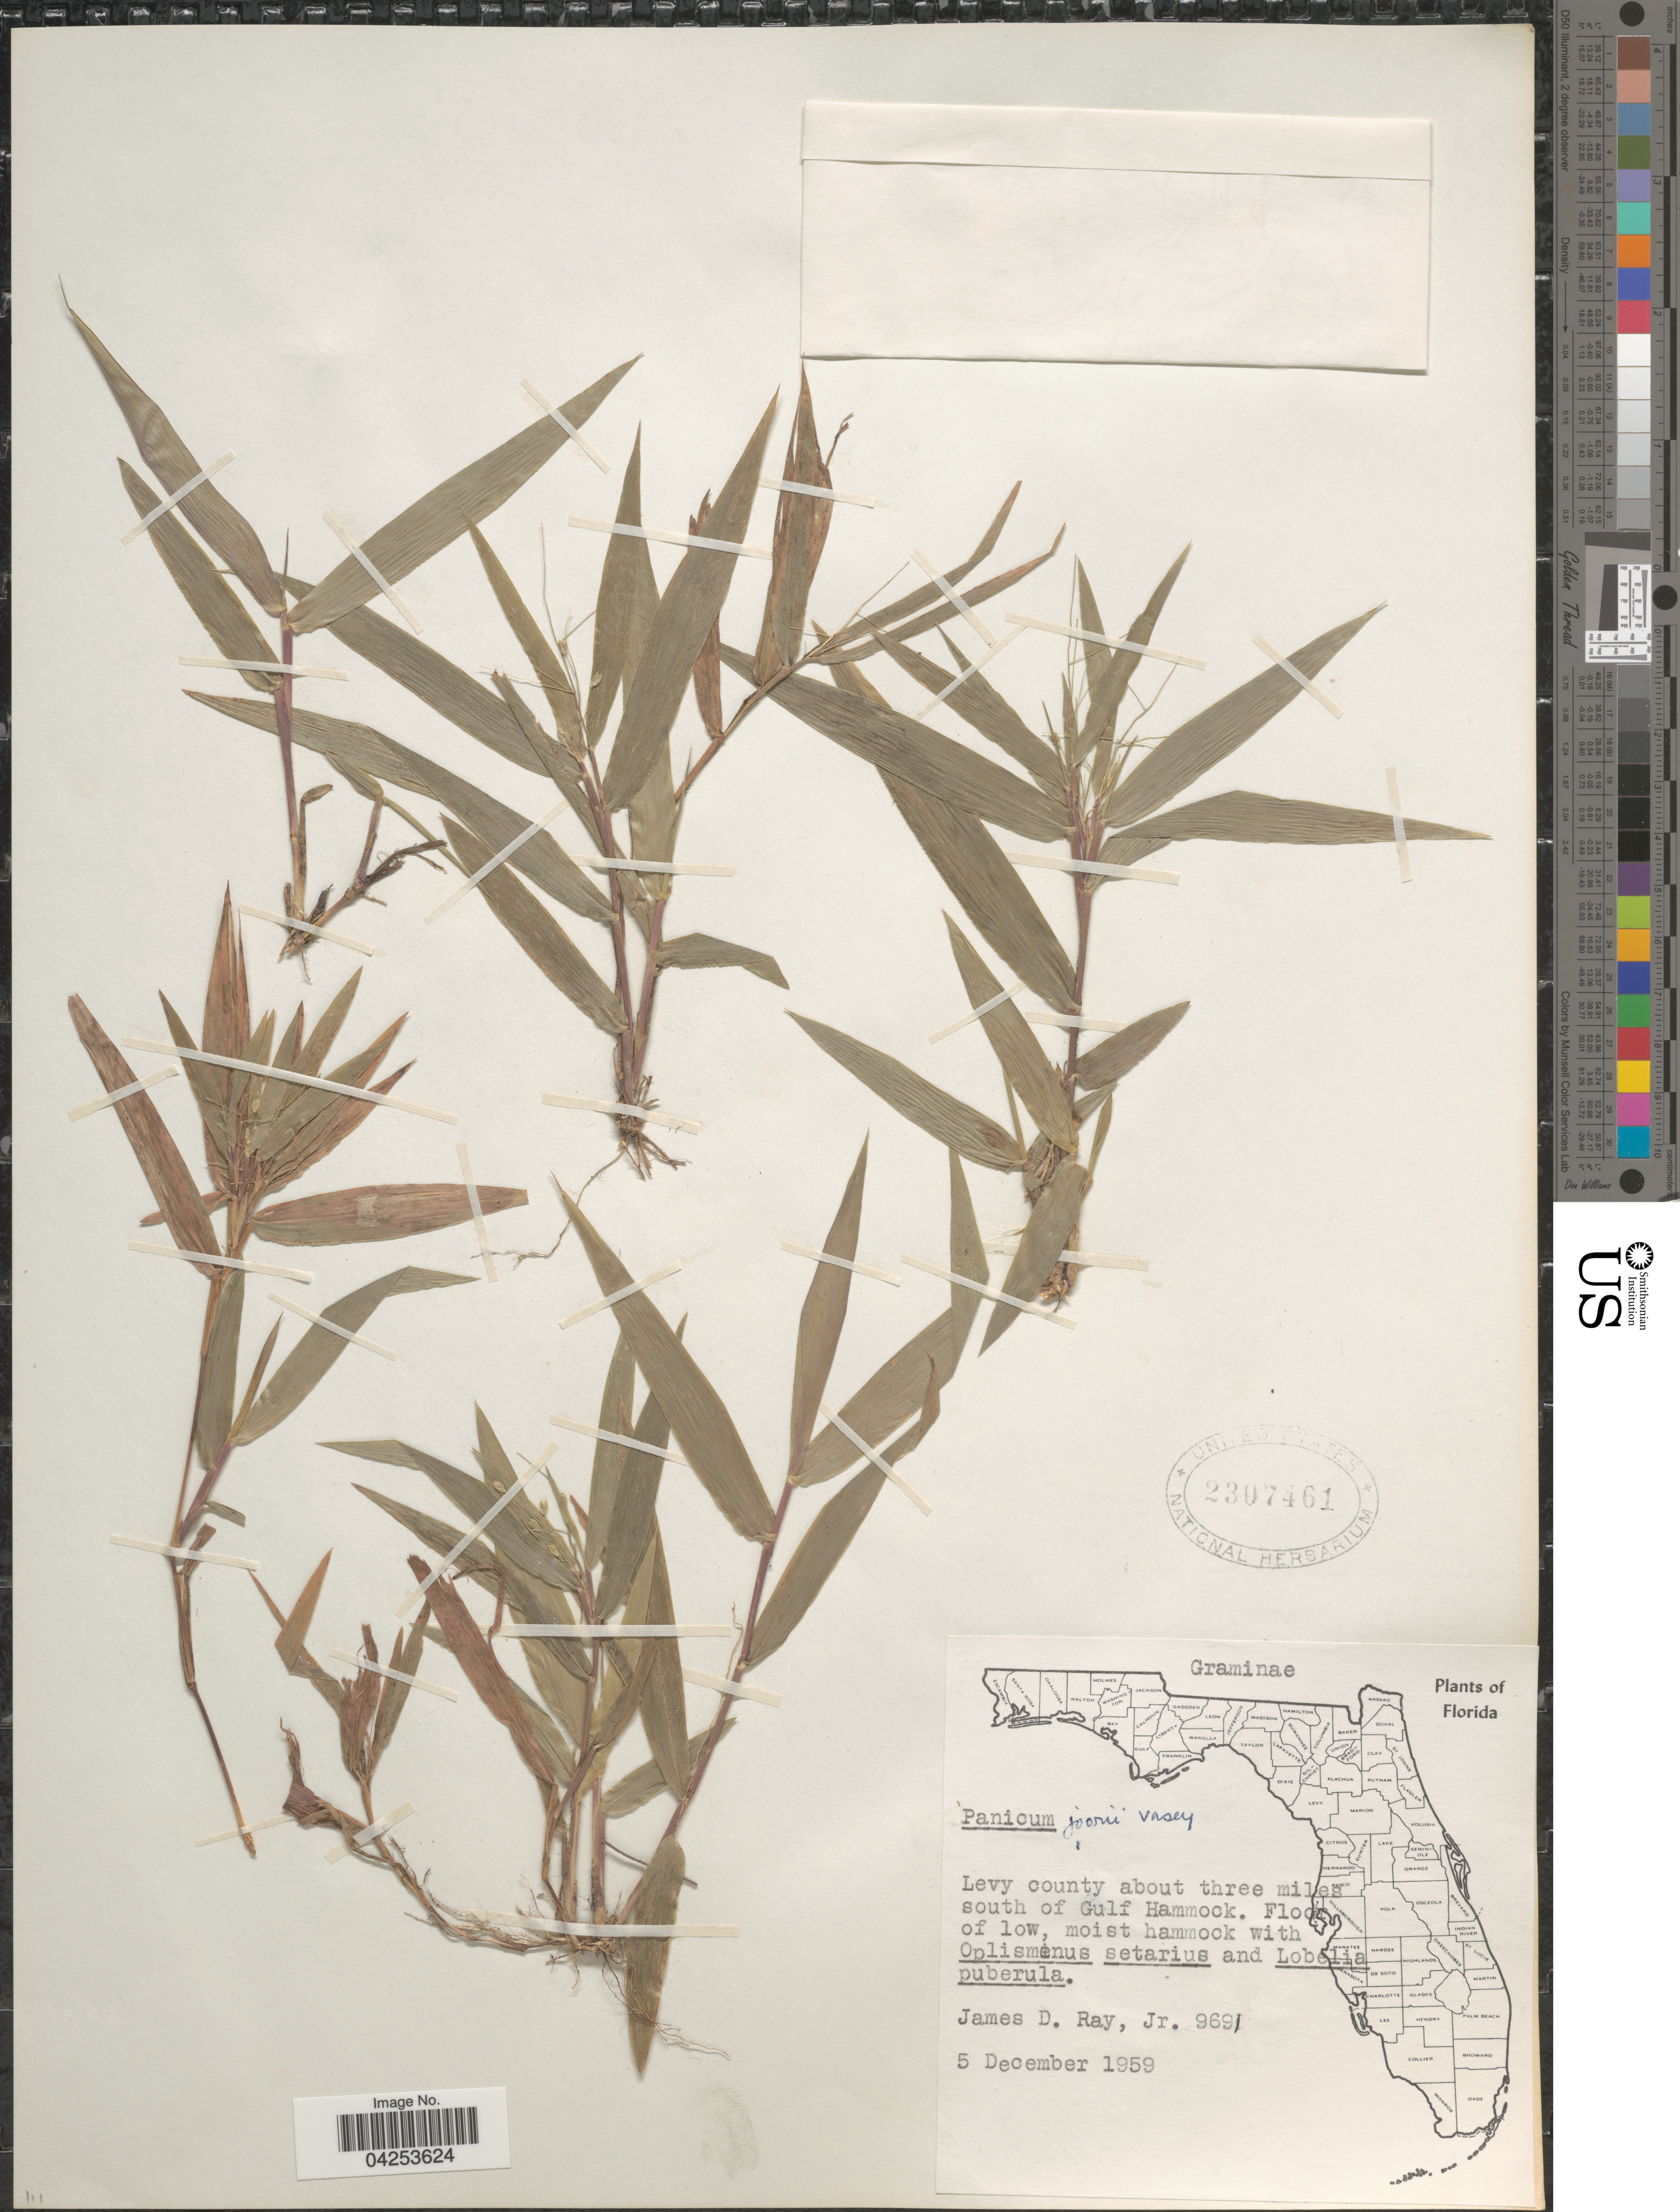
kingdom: Plantae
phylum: Tracheophyta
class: Liliopsida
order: Poales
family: Poaceae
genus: Dichanthelium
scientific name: Dichanthelium commutatum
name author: (Schult.) Gould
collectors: J. Ray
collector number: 9691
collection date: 1959-12-05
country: United States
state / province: Florida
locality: Levy county about three miles south of Gulf Hammock.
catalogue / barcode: US 2307461